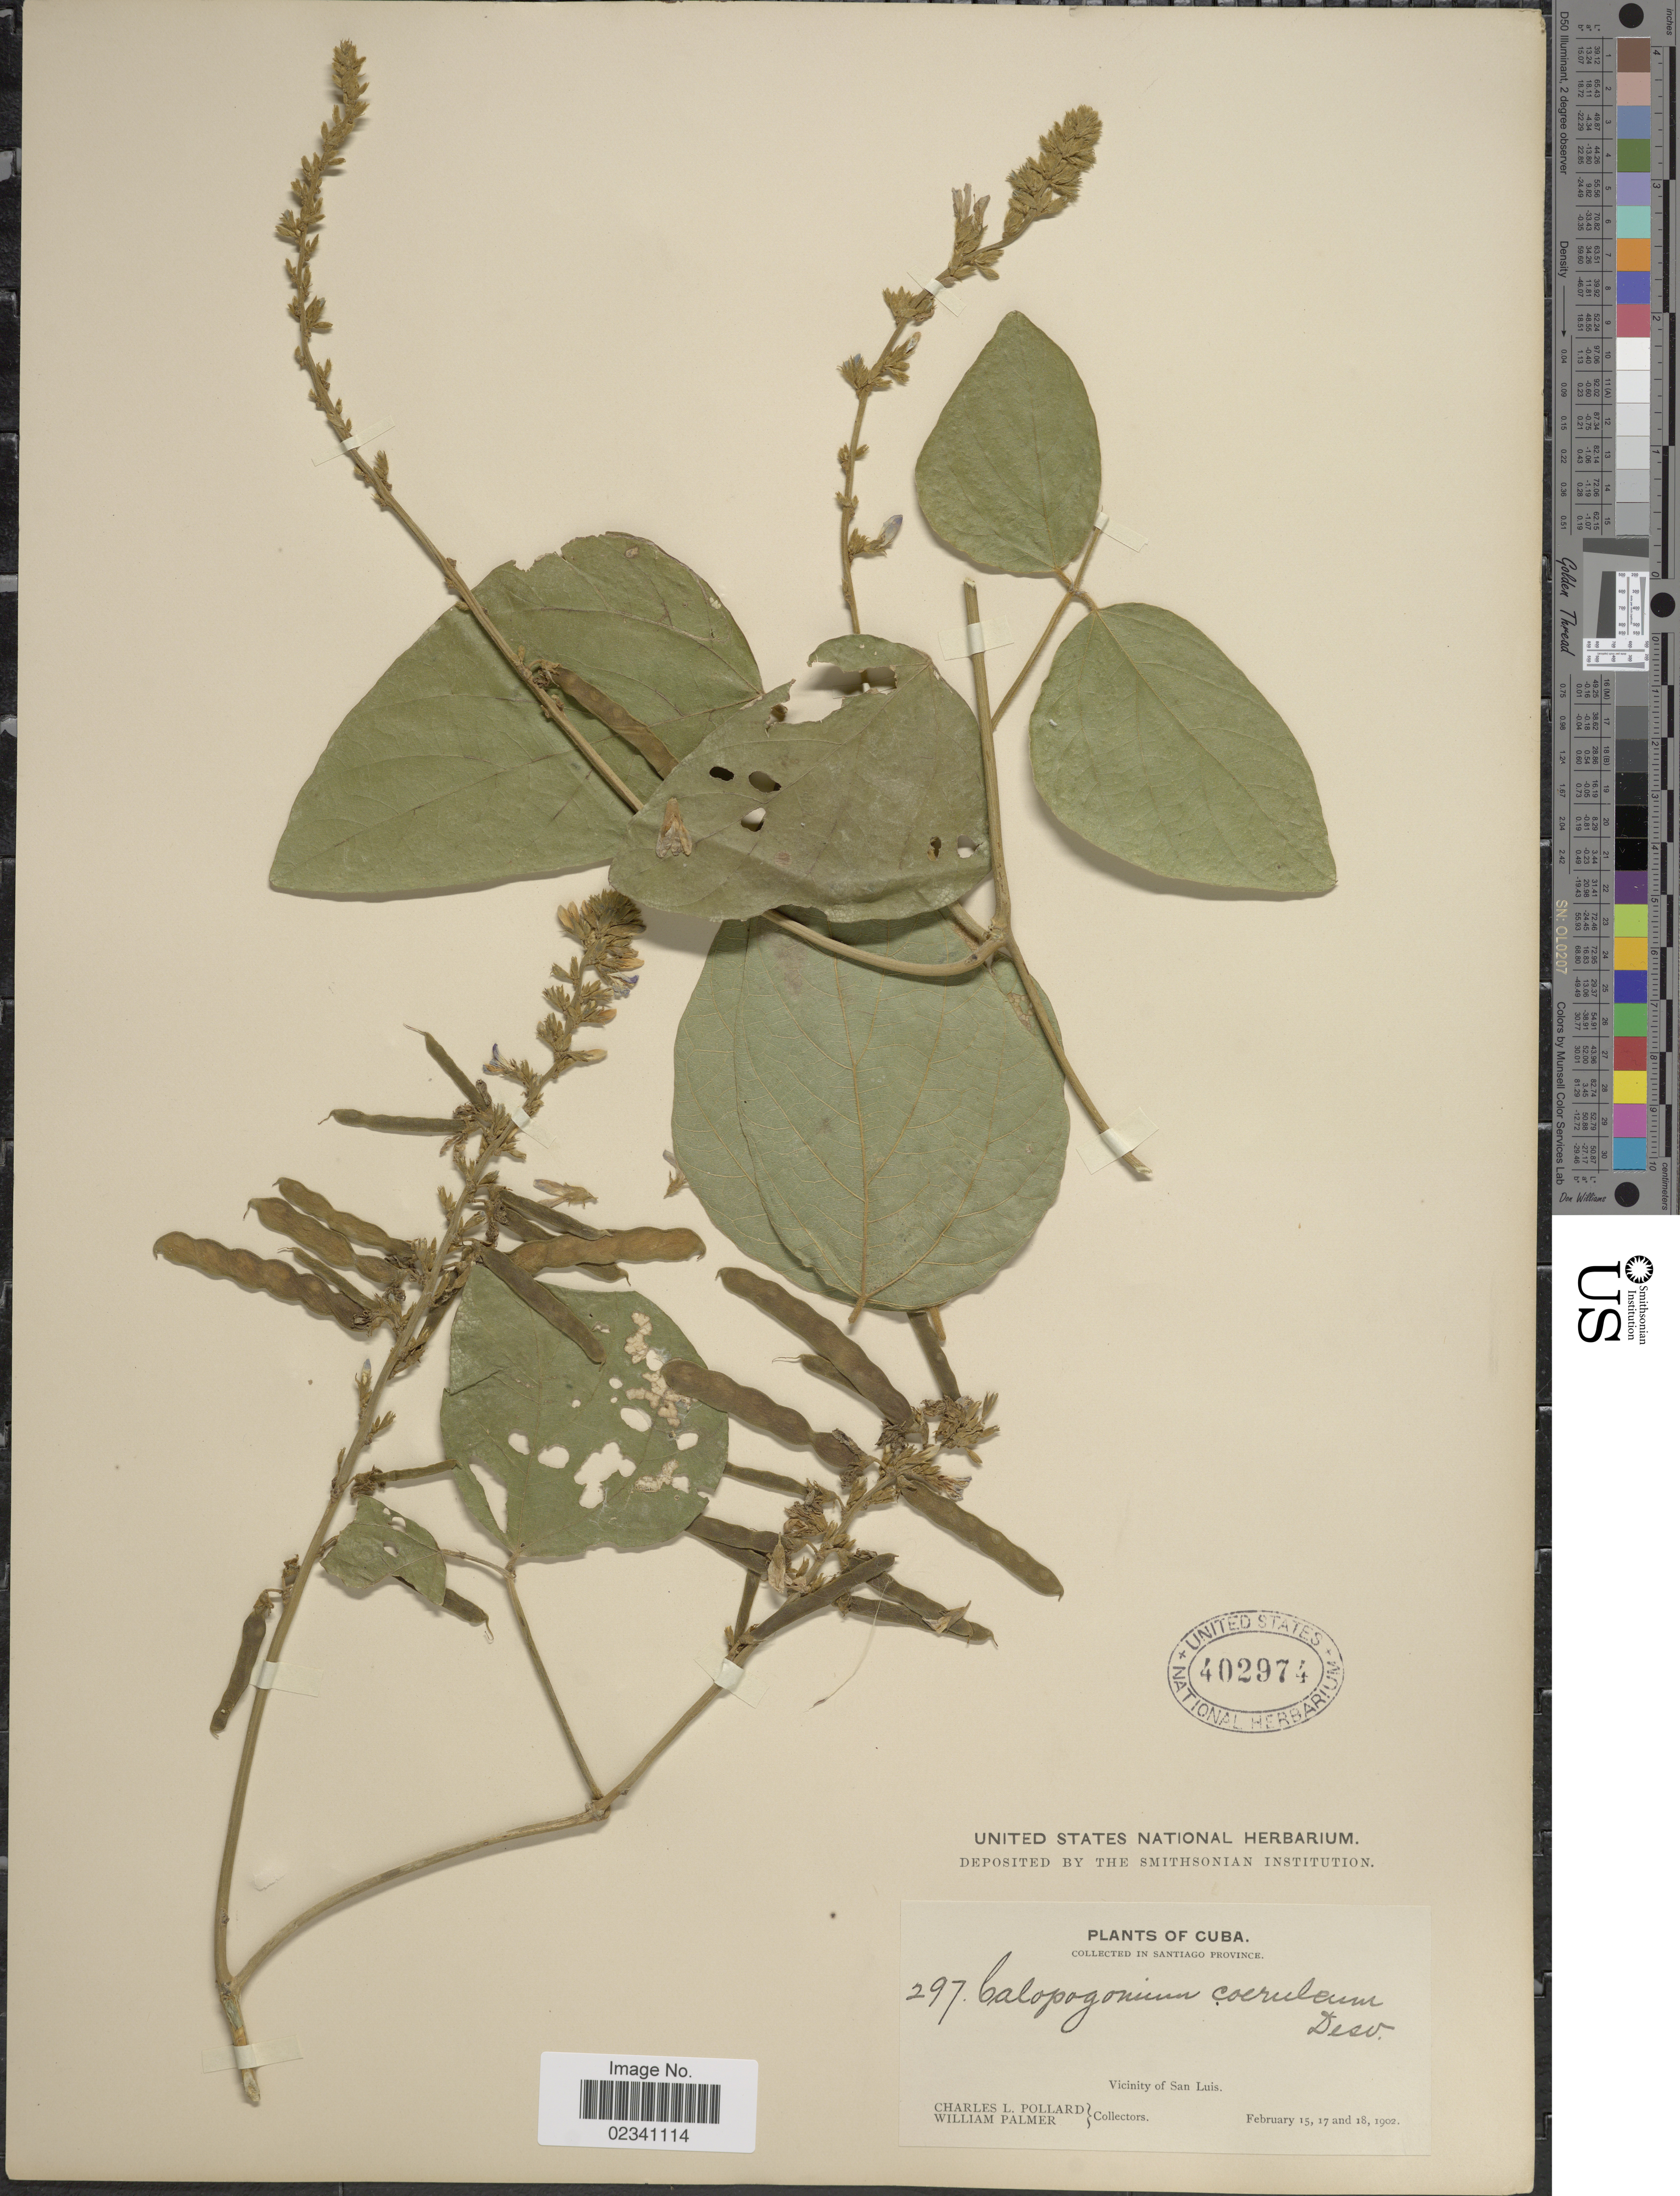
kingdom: Plantae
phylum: Tracheophyta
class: Magnoliopsida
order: Fabales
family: Fabaceae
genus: Calopogonium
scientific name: Calopogonium caeruleum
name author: (Benth.) C. Wright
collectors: C. L. Pollard & W. Palmer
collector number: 297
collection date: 1902-02-15/1902-02-18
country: Cuba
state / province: Santiago de Cuba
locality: Santiago Province, Vicinity of San Luis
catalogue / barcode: US 402974